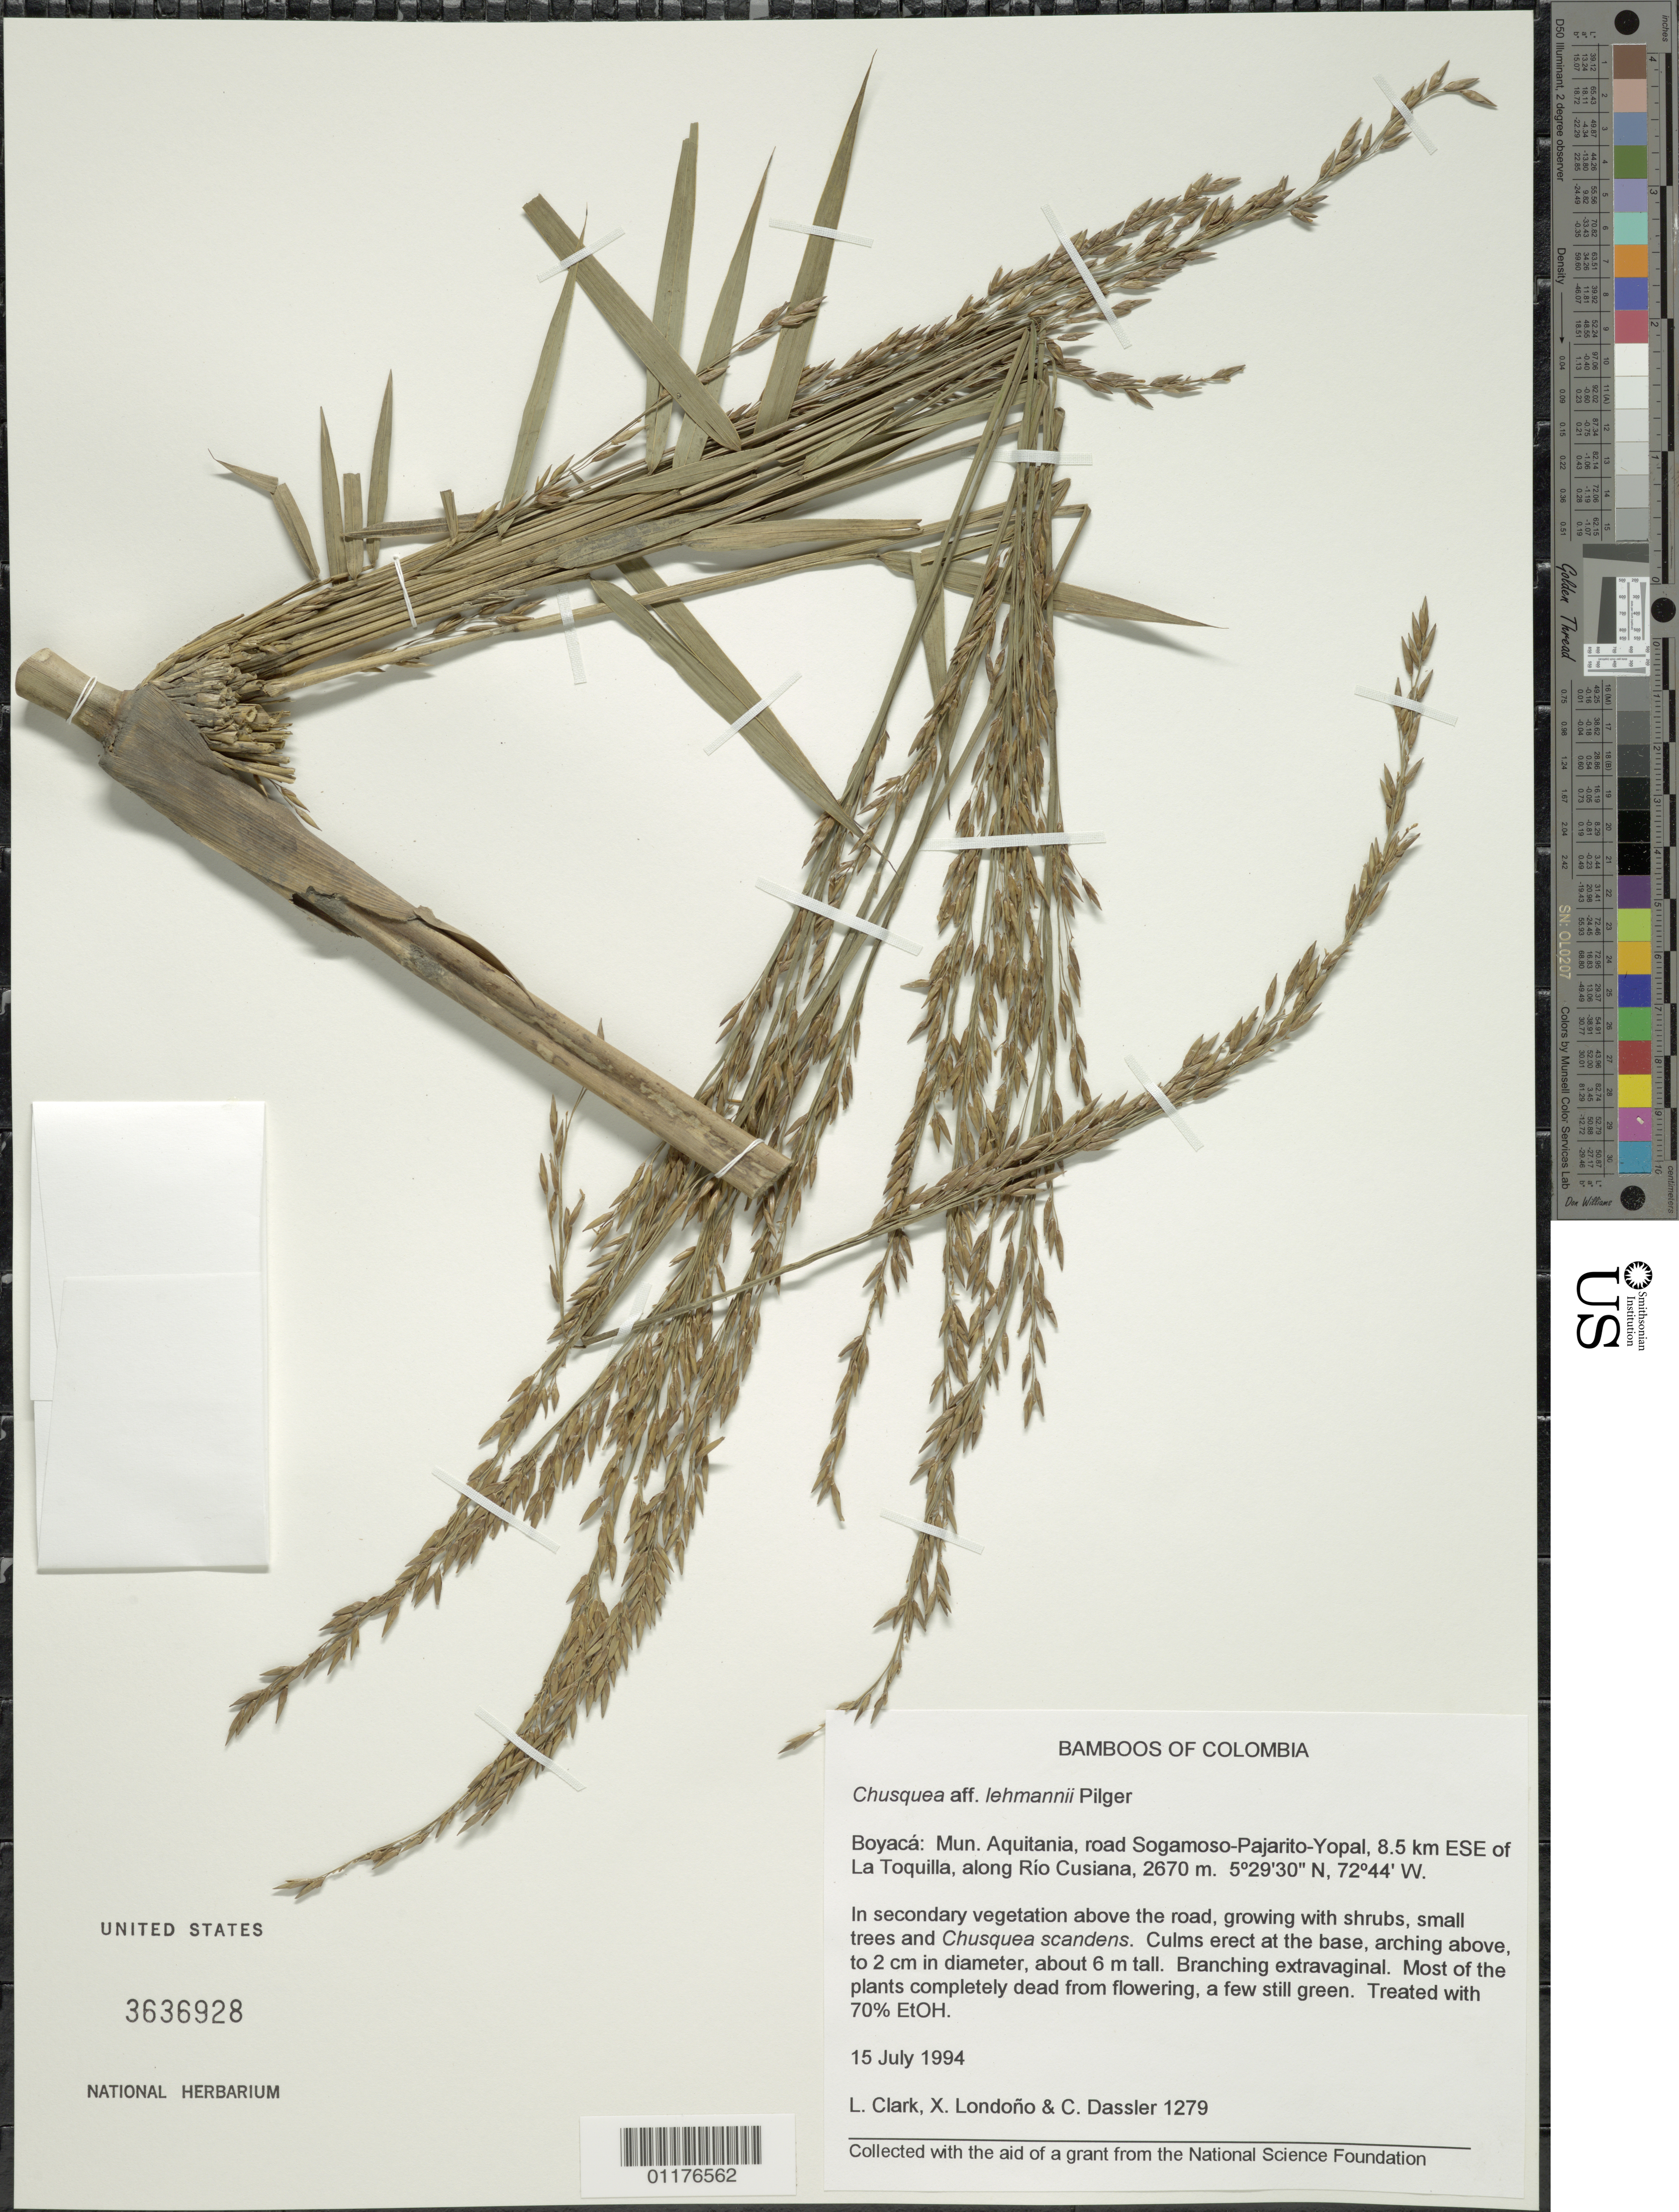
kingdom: Plantae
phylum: Tracheophyta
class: Liliopsida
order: Poales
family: Poaceae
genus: Chusquea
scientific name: Chusquea lehmannii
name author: Pilg.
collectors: L. G. Clark, X. Londoño & C. Dassler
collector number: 1279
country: Colombia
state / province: Boyacá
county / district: Aquitania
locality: Road Sogamoso-Pajarito-Yopal, ESE of La Toquilla, along Rio Cusiana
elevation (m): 2670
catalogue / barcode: US 3636928